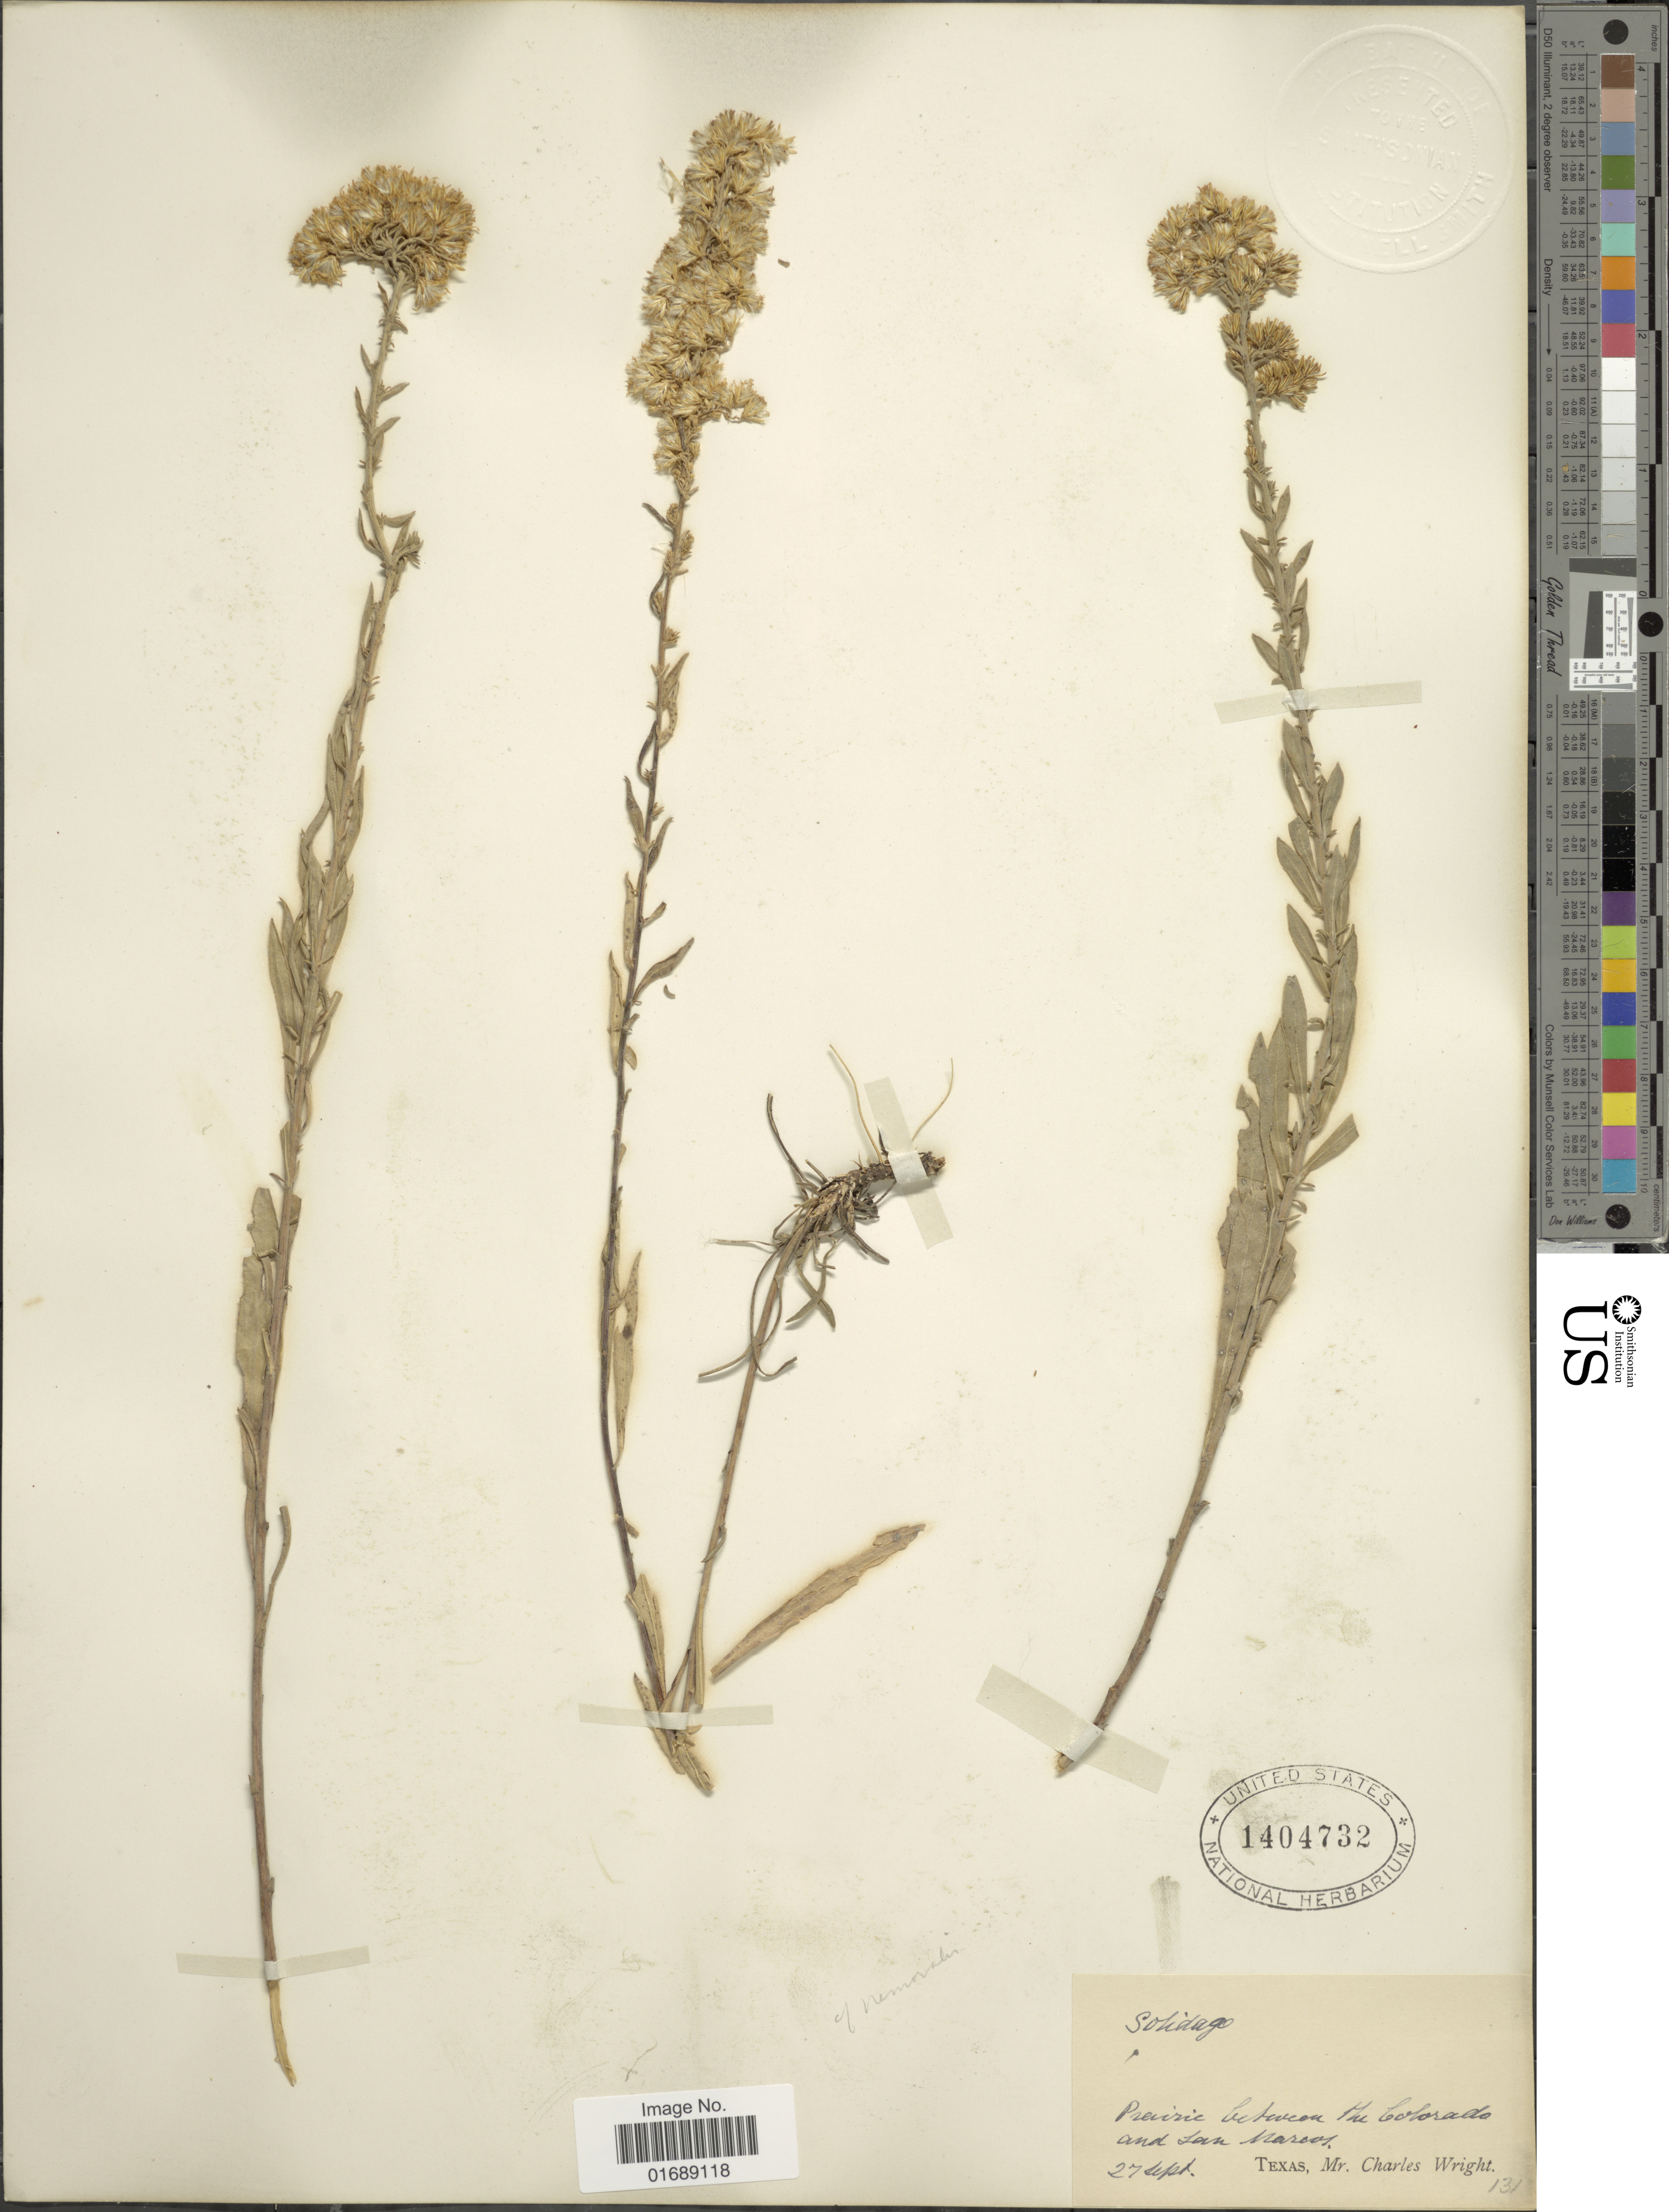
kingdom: Plantae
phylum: Tracheophyta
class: Magnoliopsida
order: Asterales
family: Asteraceae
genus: Solidago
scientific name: Solidago nemoralis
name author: Aiton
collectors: C. Wright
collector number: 131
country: United States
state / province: Texas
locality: Prairie between the Colorado and San Marcos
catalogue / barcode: US 1404732